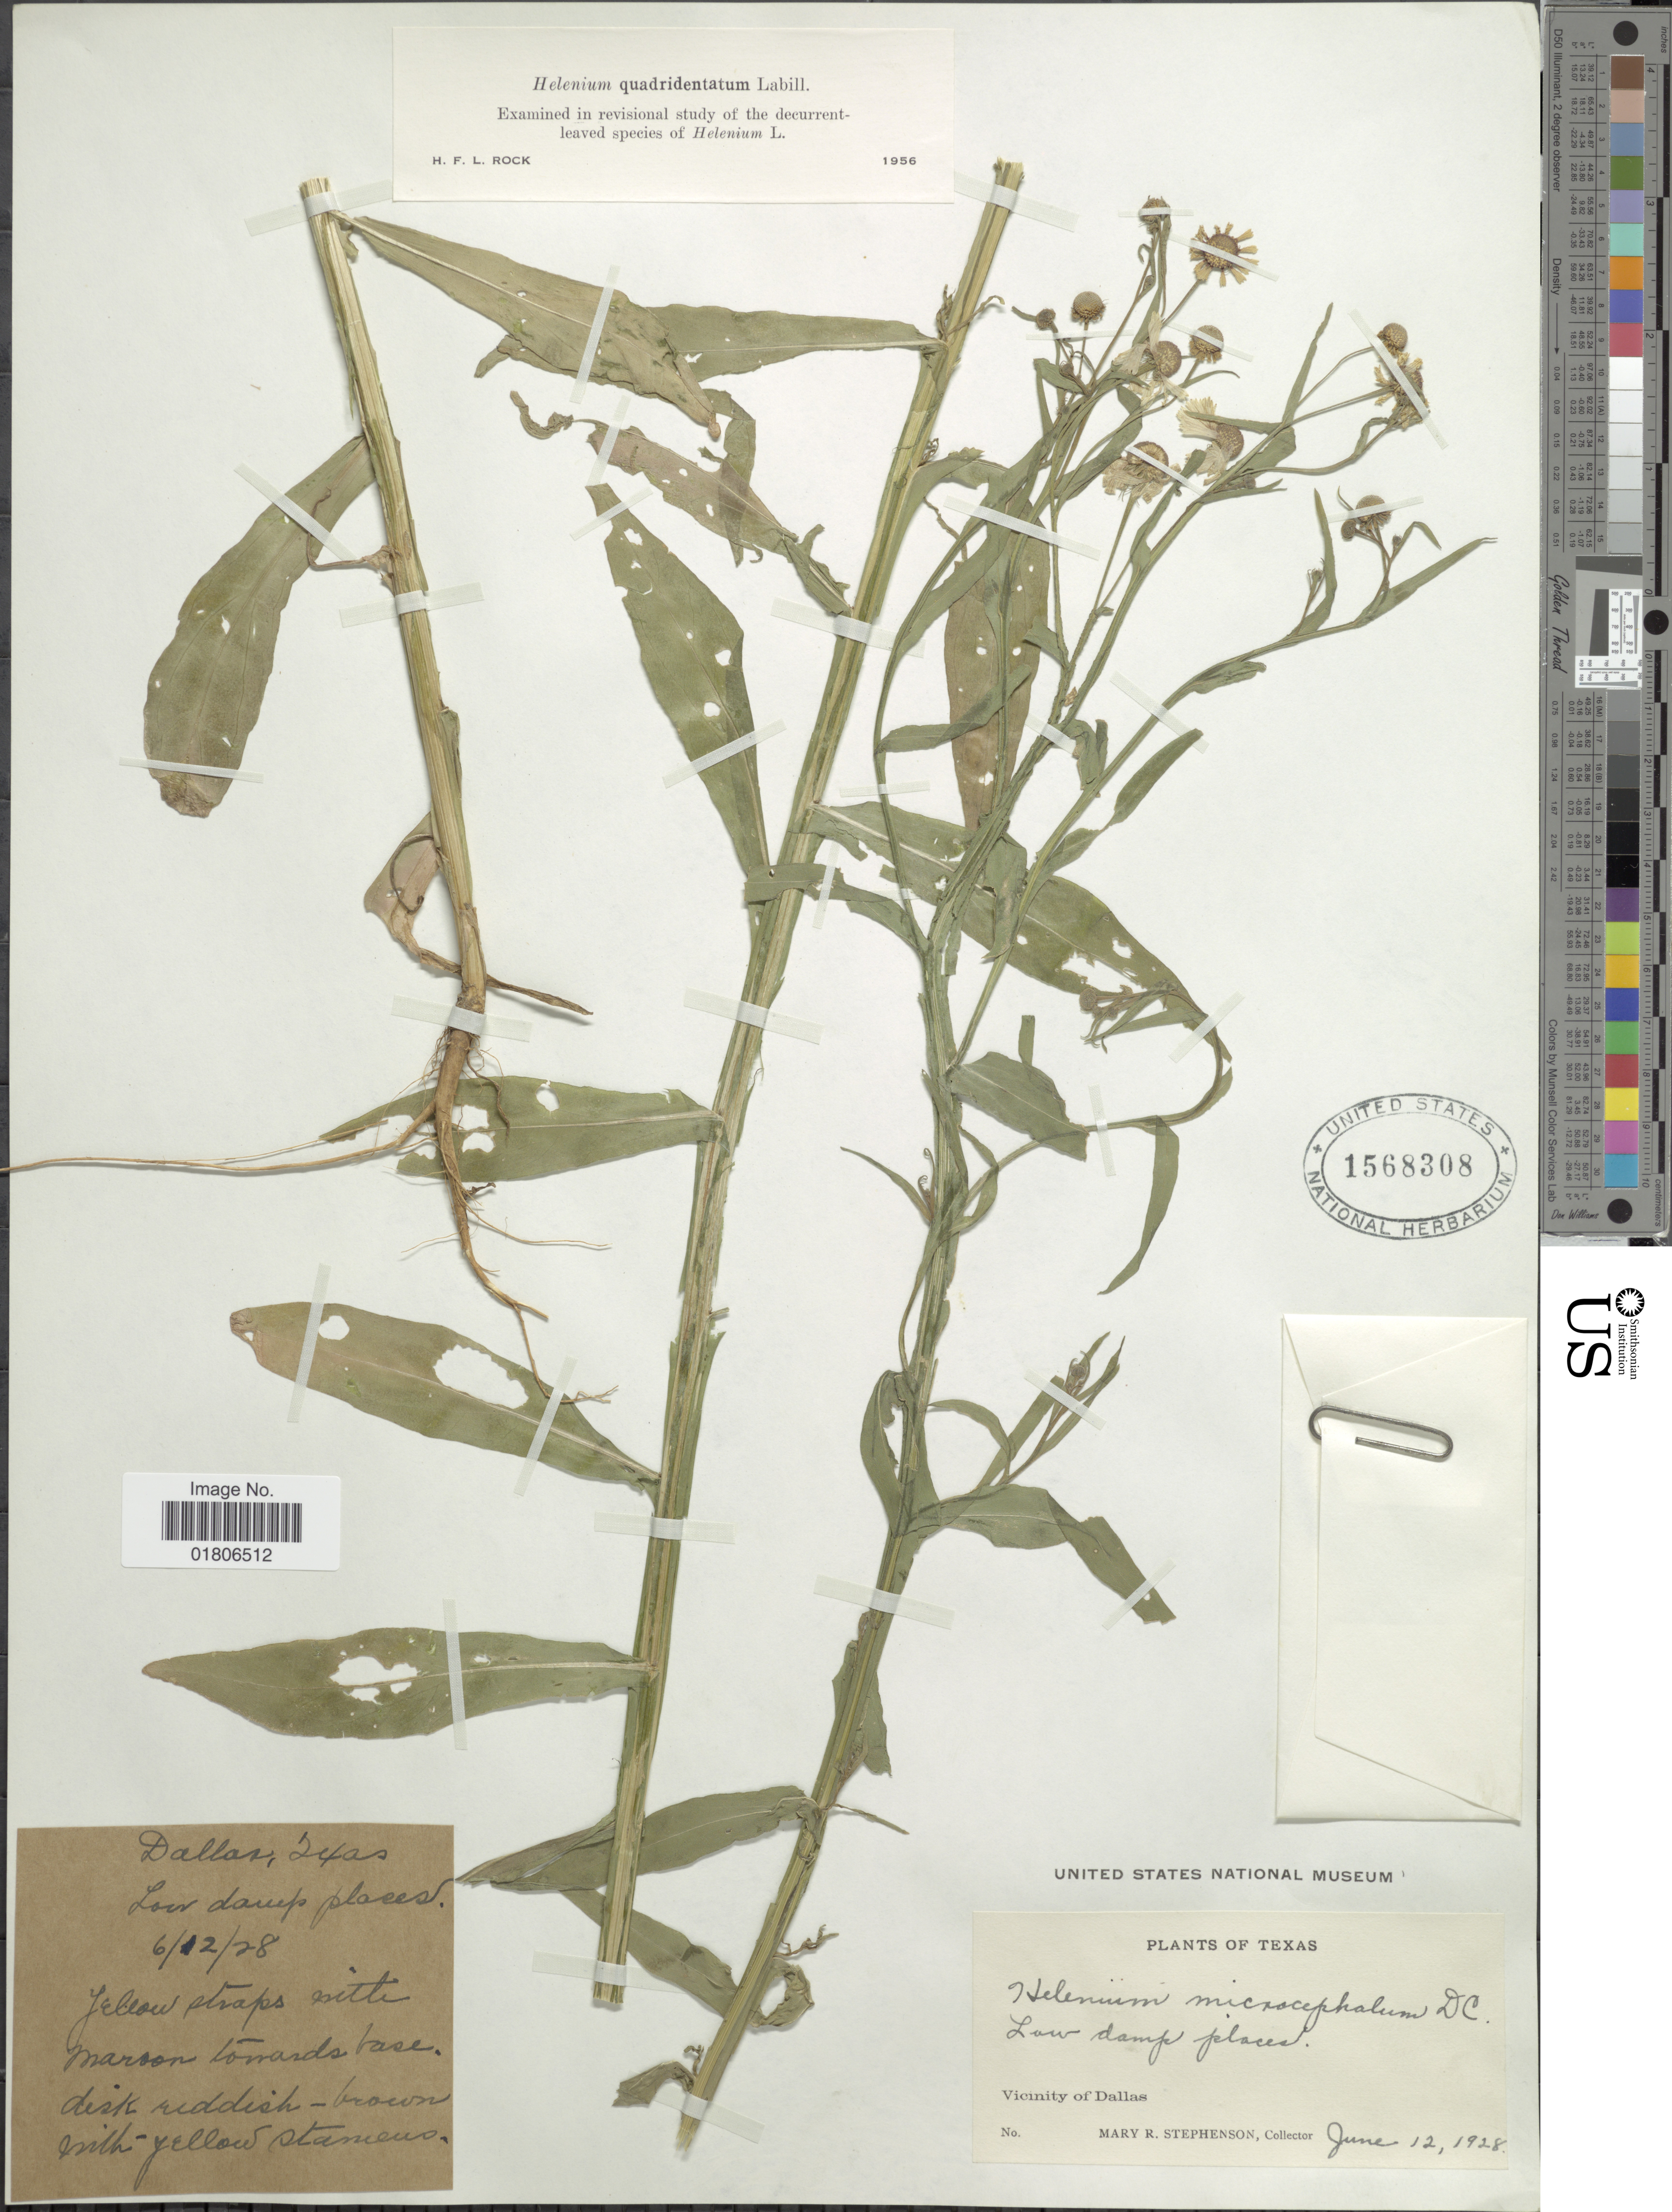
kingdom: Plantae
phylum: Tracheophyta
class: Magnoliopsida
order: Asterales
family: Asteraceae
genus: Helenium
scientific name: Helenium quadridentatum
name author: Labill.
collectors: M. Stephenson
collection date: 1928-06-12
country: United States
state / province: Texas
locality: Low damp places, Vicinity of Dallas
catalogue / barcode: US 1568308